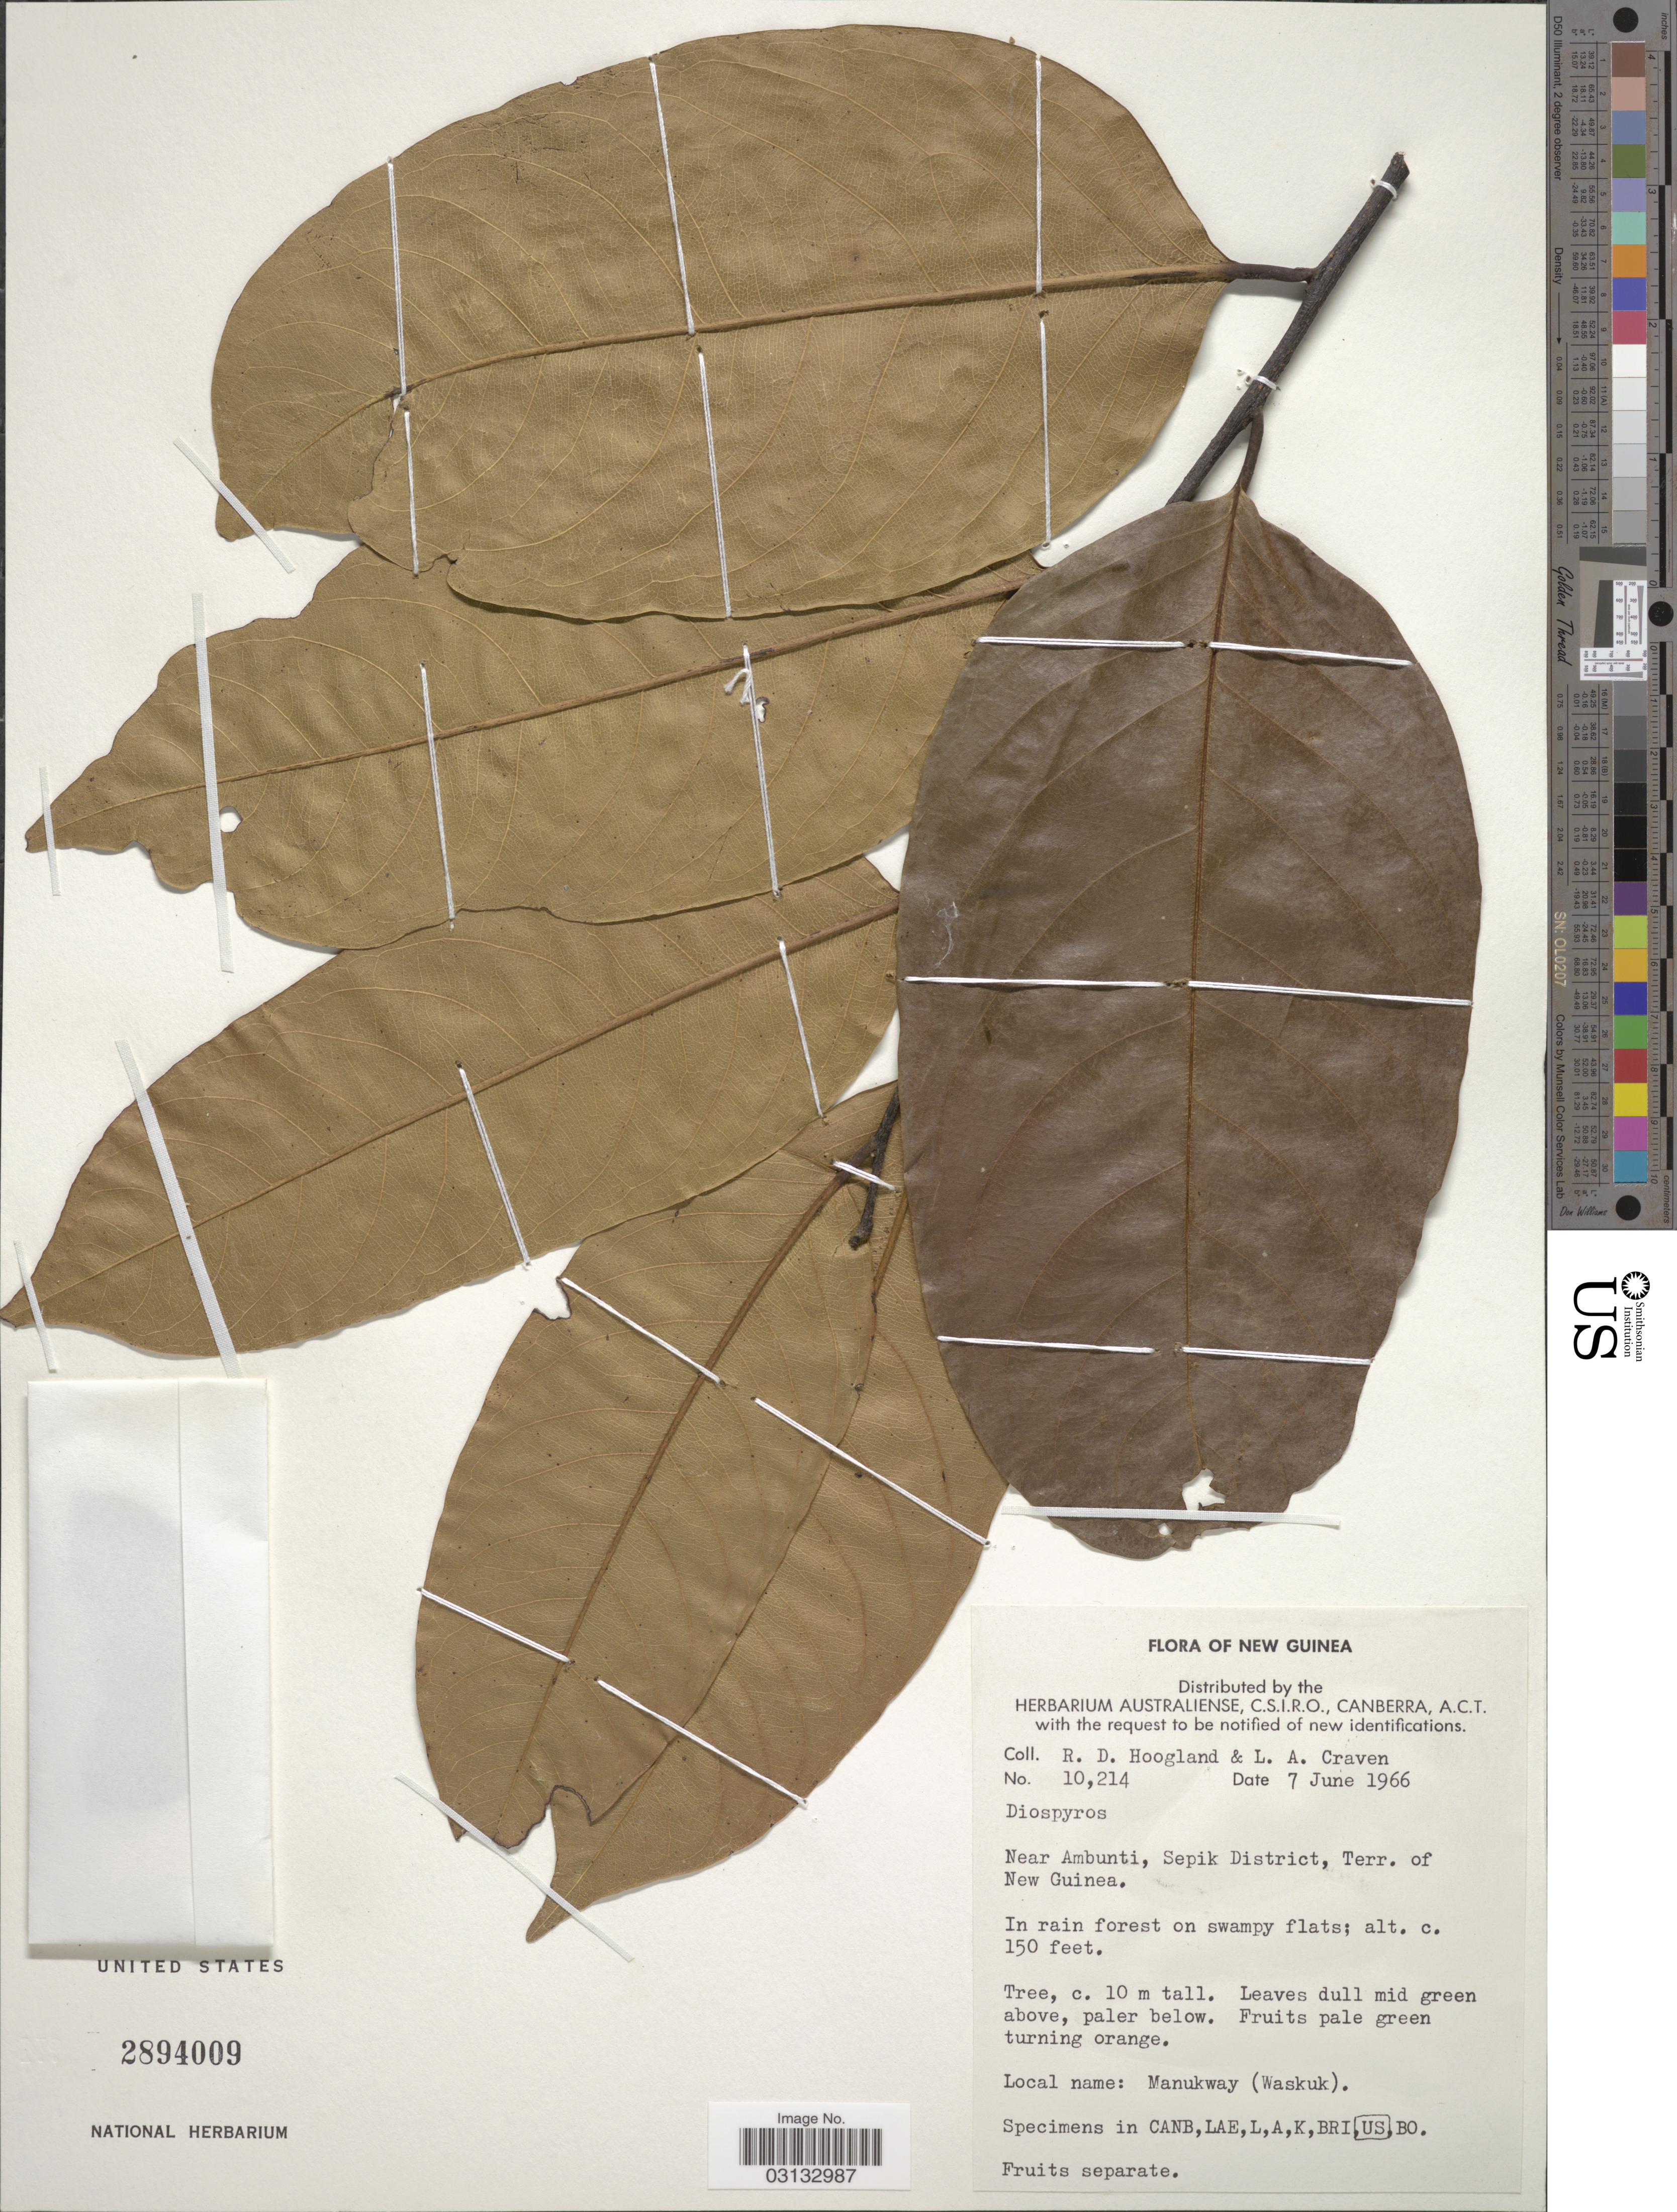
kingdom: Plantae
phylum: Tracheophyta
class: Magnoliopsida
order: Ericales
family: Ebenaceae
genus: Diospyros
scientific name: Diospyros sp.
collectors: R. D. Hoogland & L. A. Craven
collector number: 10214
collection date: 1966-06-07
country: Papua New Guinea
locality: New Guinea, Near Ambunti, Sepik District, Terr. of New Guinea.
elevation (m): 46